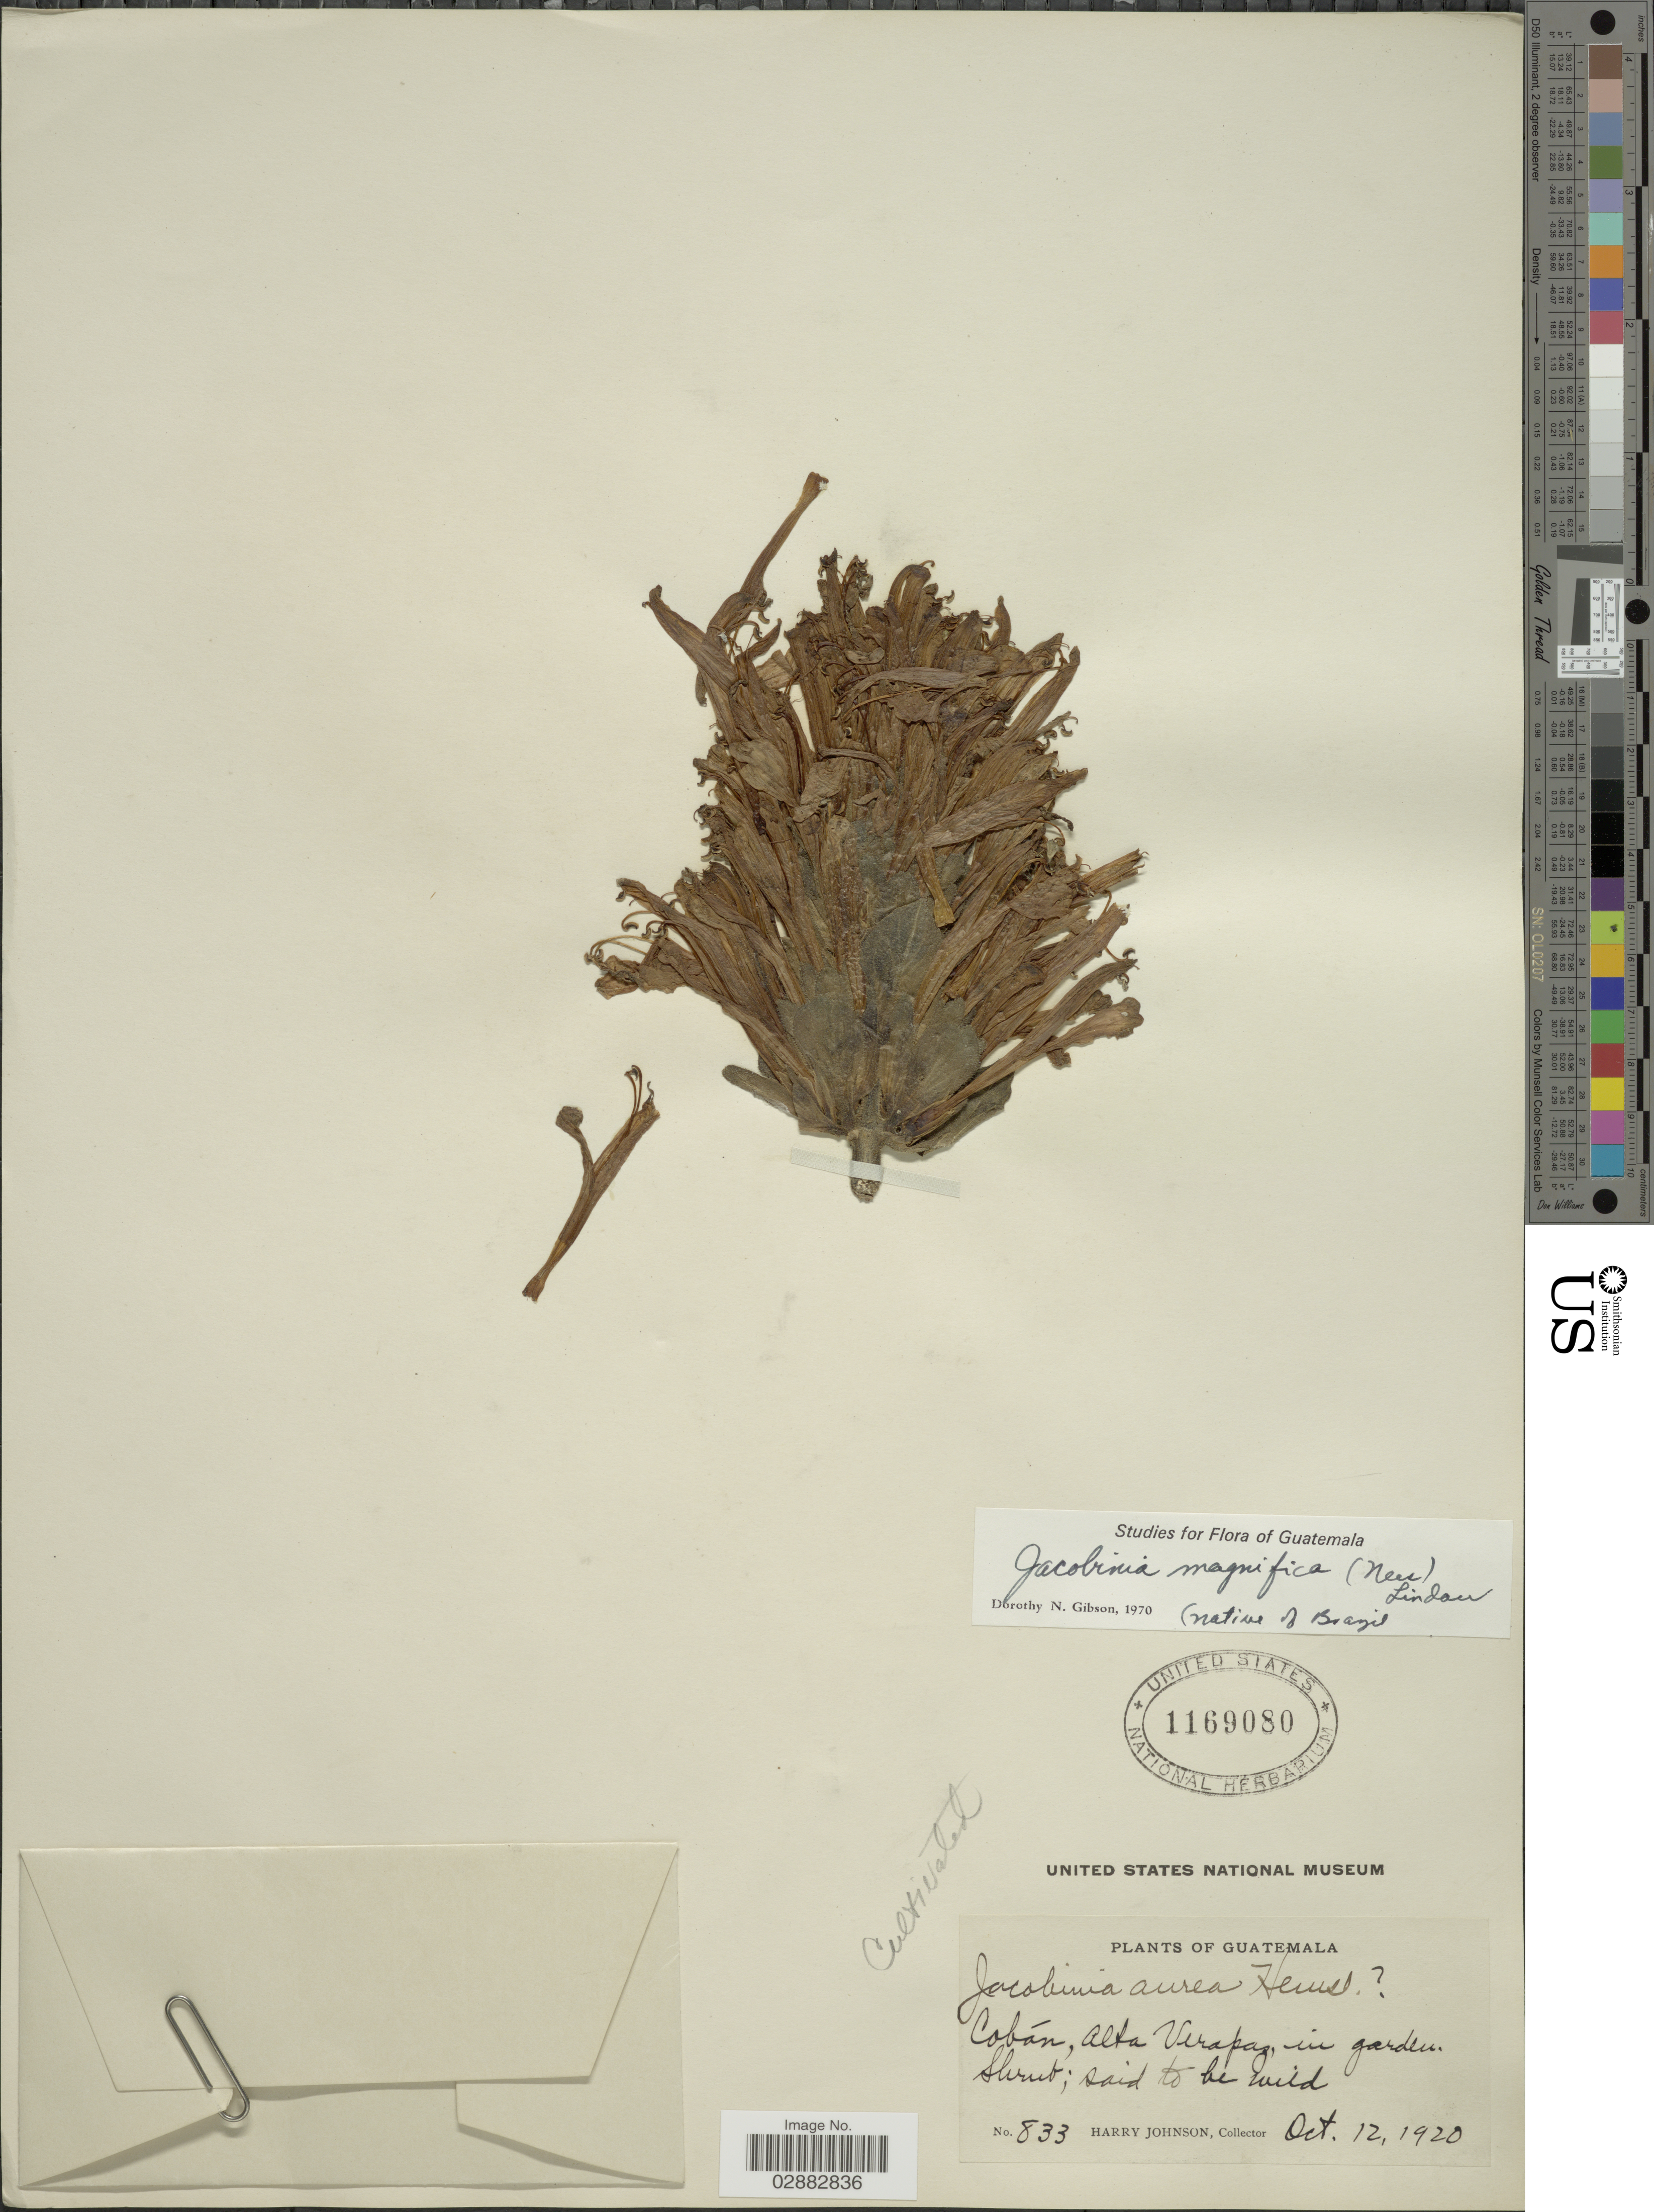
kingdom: Plantae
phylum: Tracheophyta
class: Magnoliopsida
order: Lamiales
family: Acanthaceae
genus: Jacobinia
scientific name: Jacobinia magnifica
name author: (Nees) Lindau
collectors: H. Johnson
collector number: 833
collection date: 1920-10-12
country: Guatemala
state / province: Alta Verapaz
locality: Cobán, Alta Verapaz, in garden.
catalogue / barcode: US 1169080